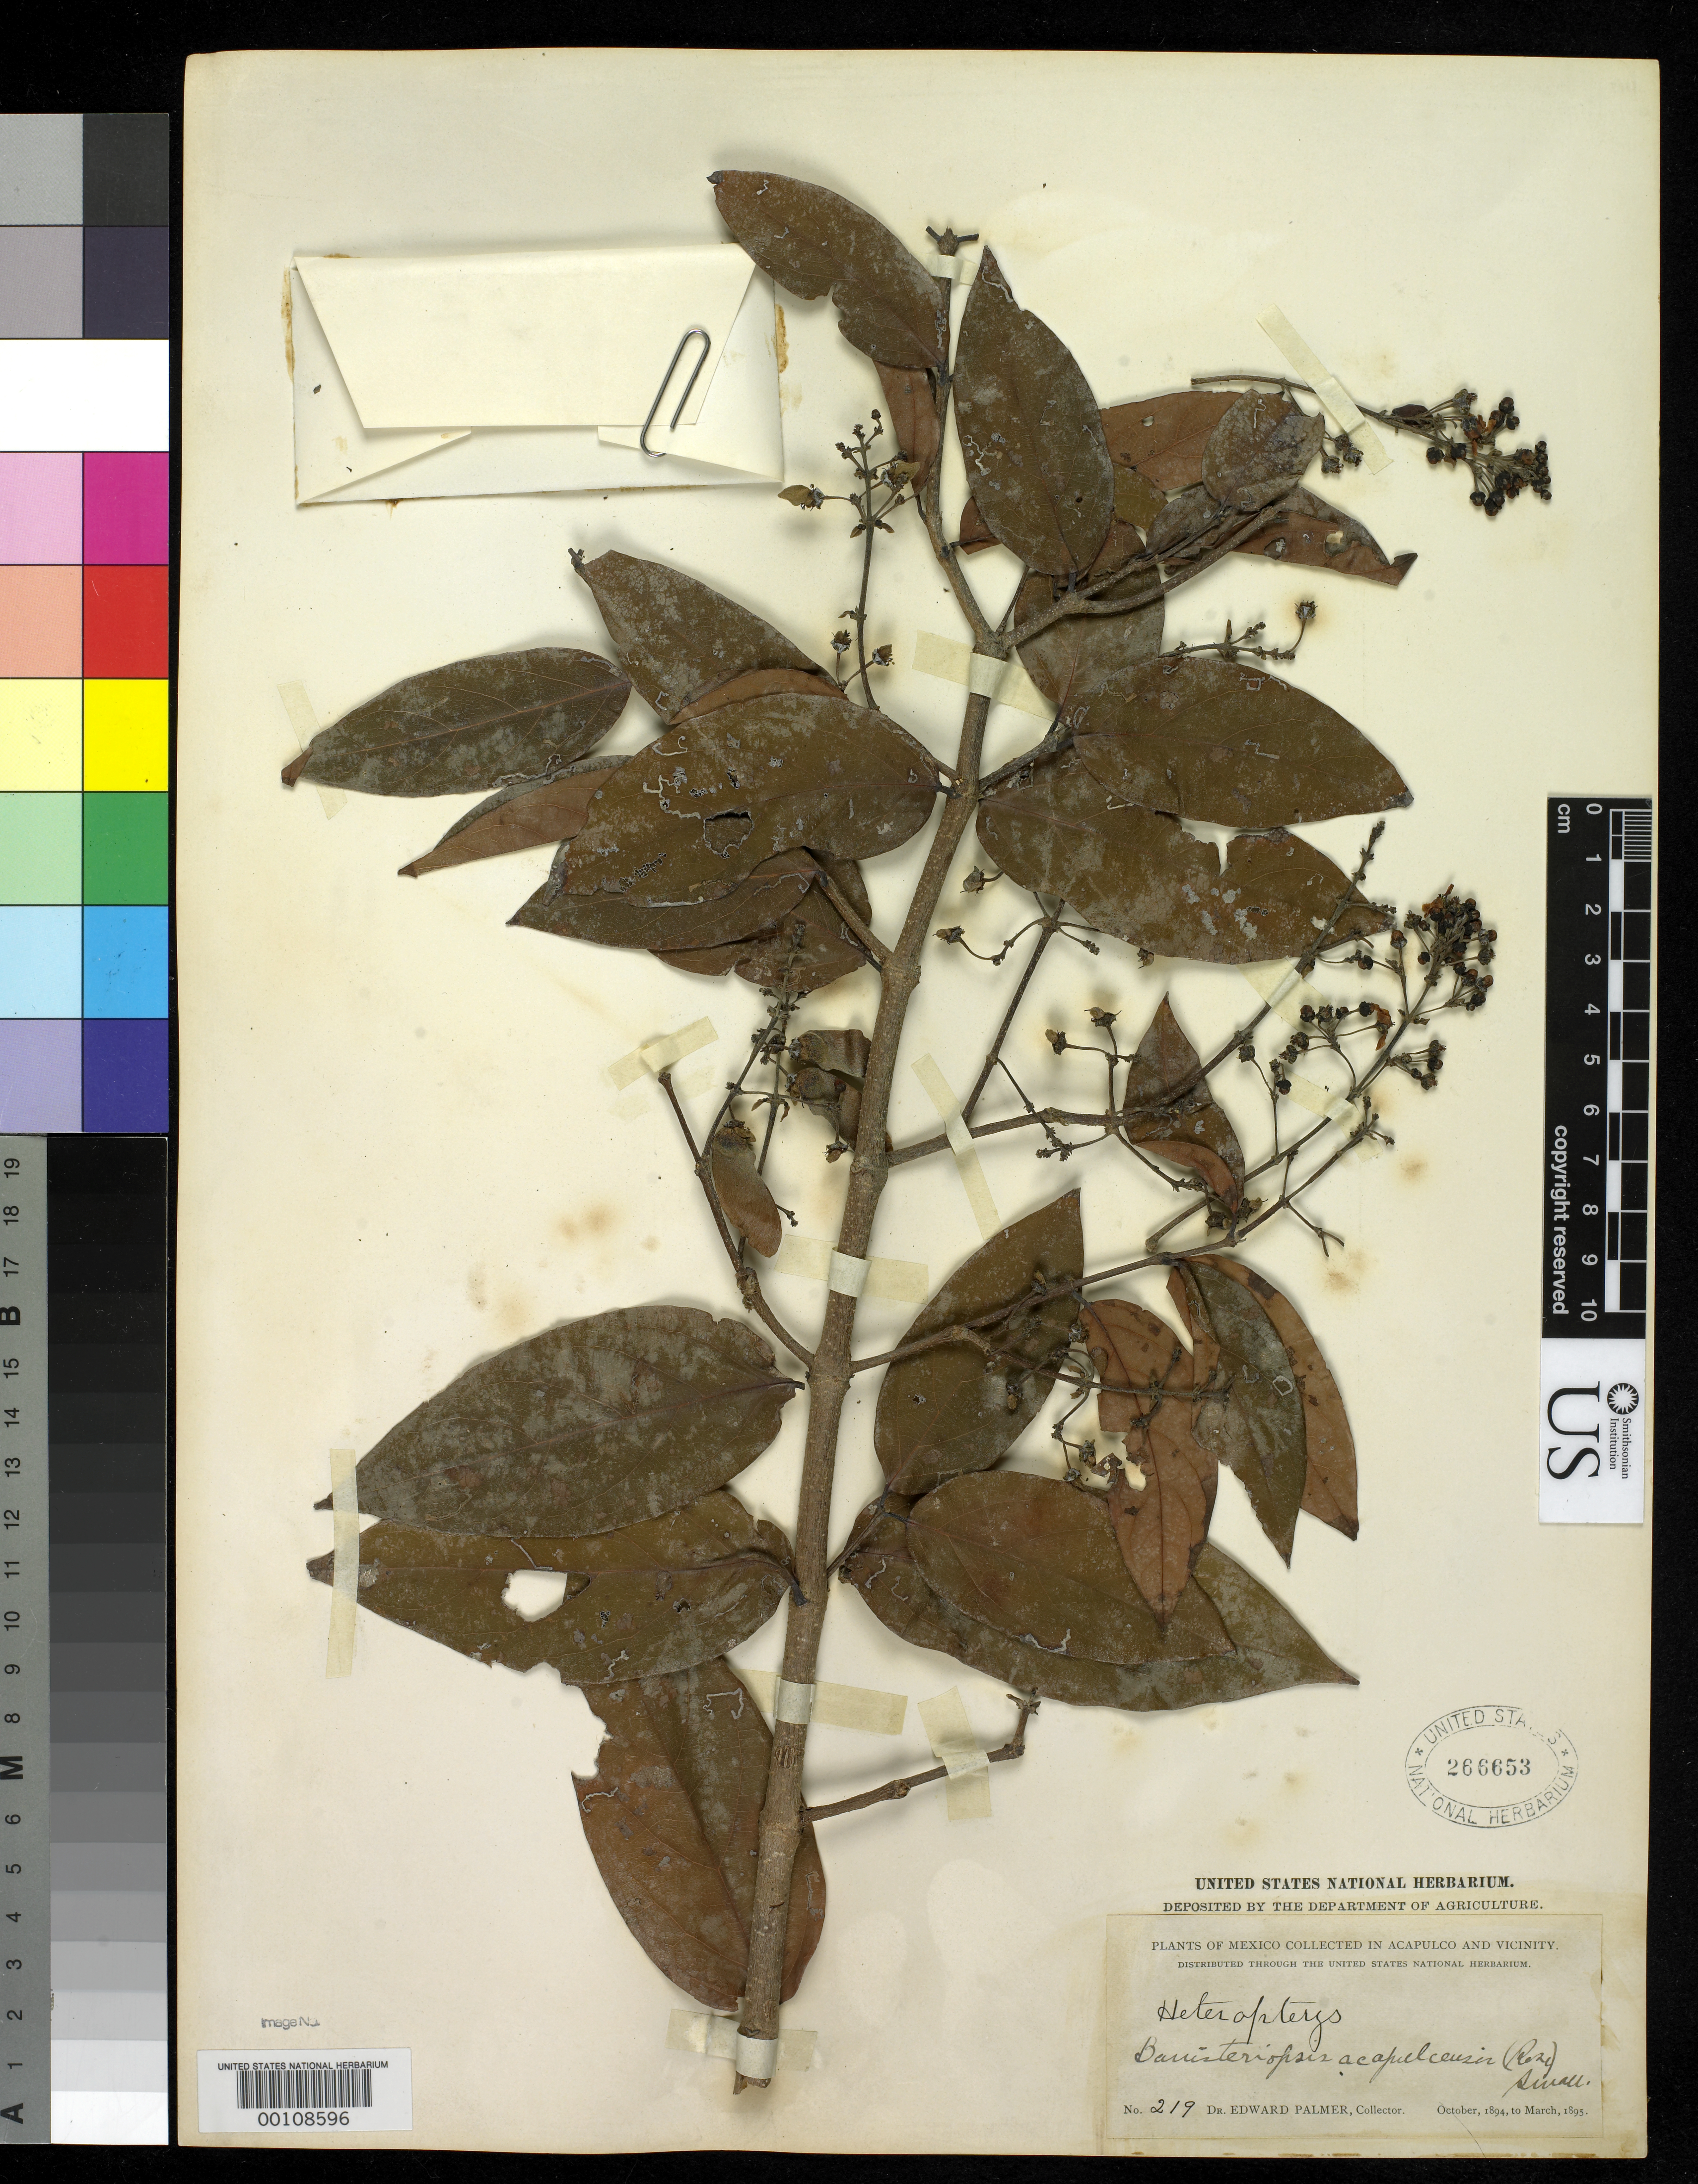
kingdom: Plantae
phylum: Tracheophyta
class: Magnoliopsida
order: Malpighiales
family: Malpighiaceae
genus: Heteropterys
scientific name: Heteropterys acapulcensis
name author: Rose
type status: Holotype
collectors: E. Palmer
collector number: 219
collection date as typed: Dec 1894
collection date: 1894-12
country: Mexico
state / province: Guerrero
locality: Near Acapulco.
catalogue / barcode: US 266653